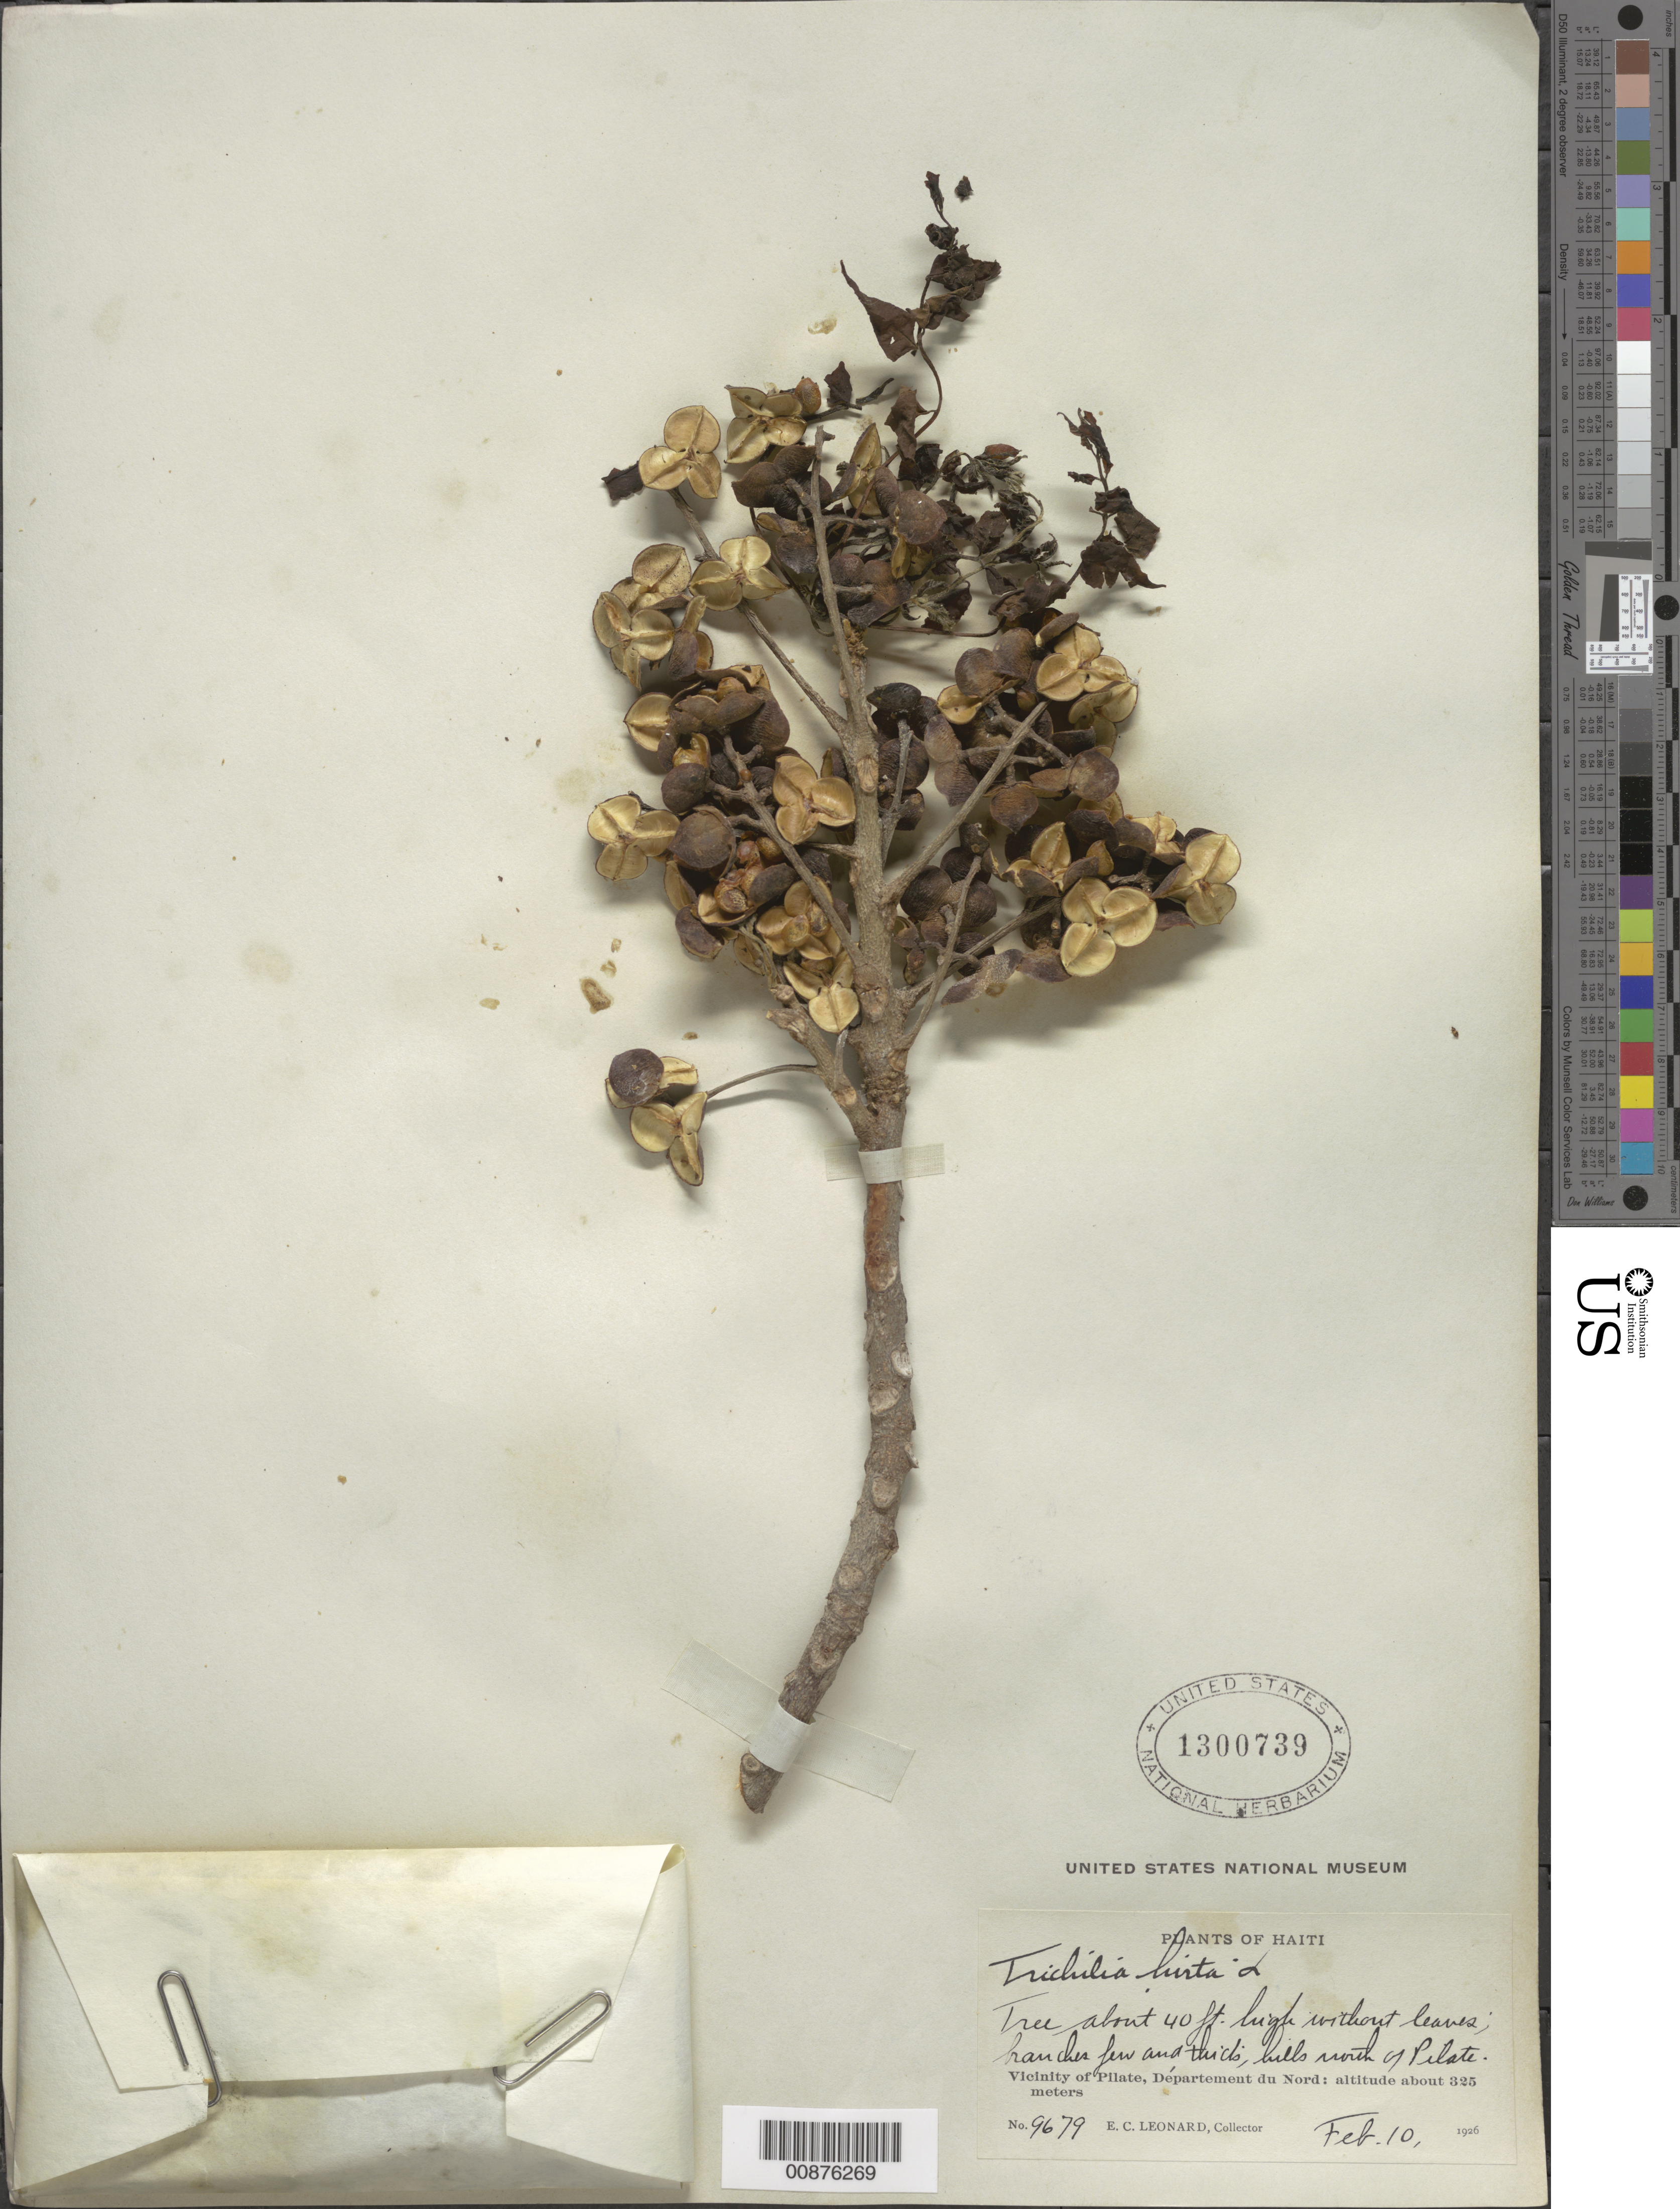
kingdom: Plantae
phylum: Tracheophyta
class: Magnoliopsida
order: Sapindales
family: Meliaceae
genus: Trichilia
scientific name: Trichilia hirta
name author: L.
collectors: E. C. Leonard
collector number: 9679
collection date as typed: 10 Feb 1926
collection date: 1926-02-10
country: Haiti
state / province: Nord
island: Hispaniola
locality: Vicinity of Pilate, N of town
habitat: Hills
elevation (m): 325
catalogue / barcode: US 1300739